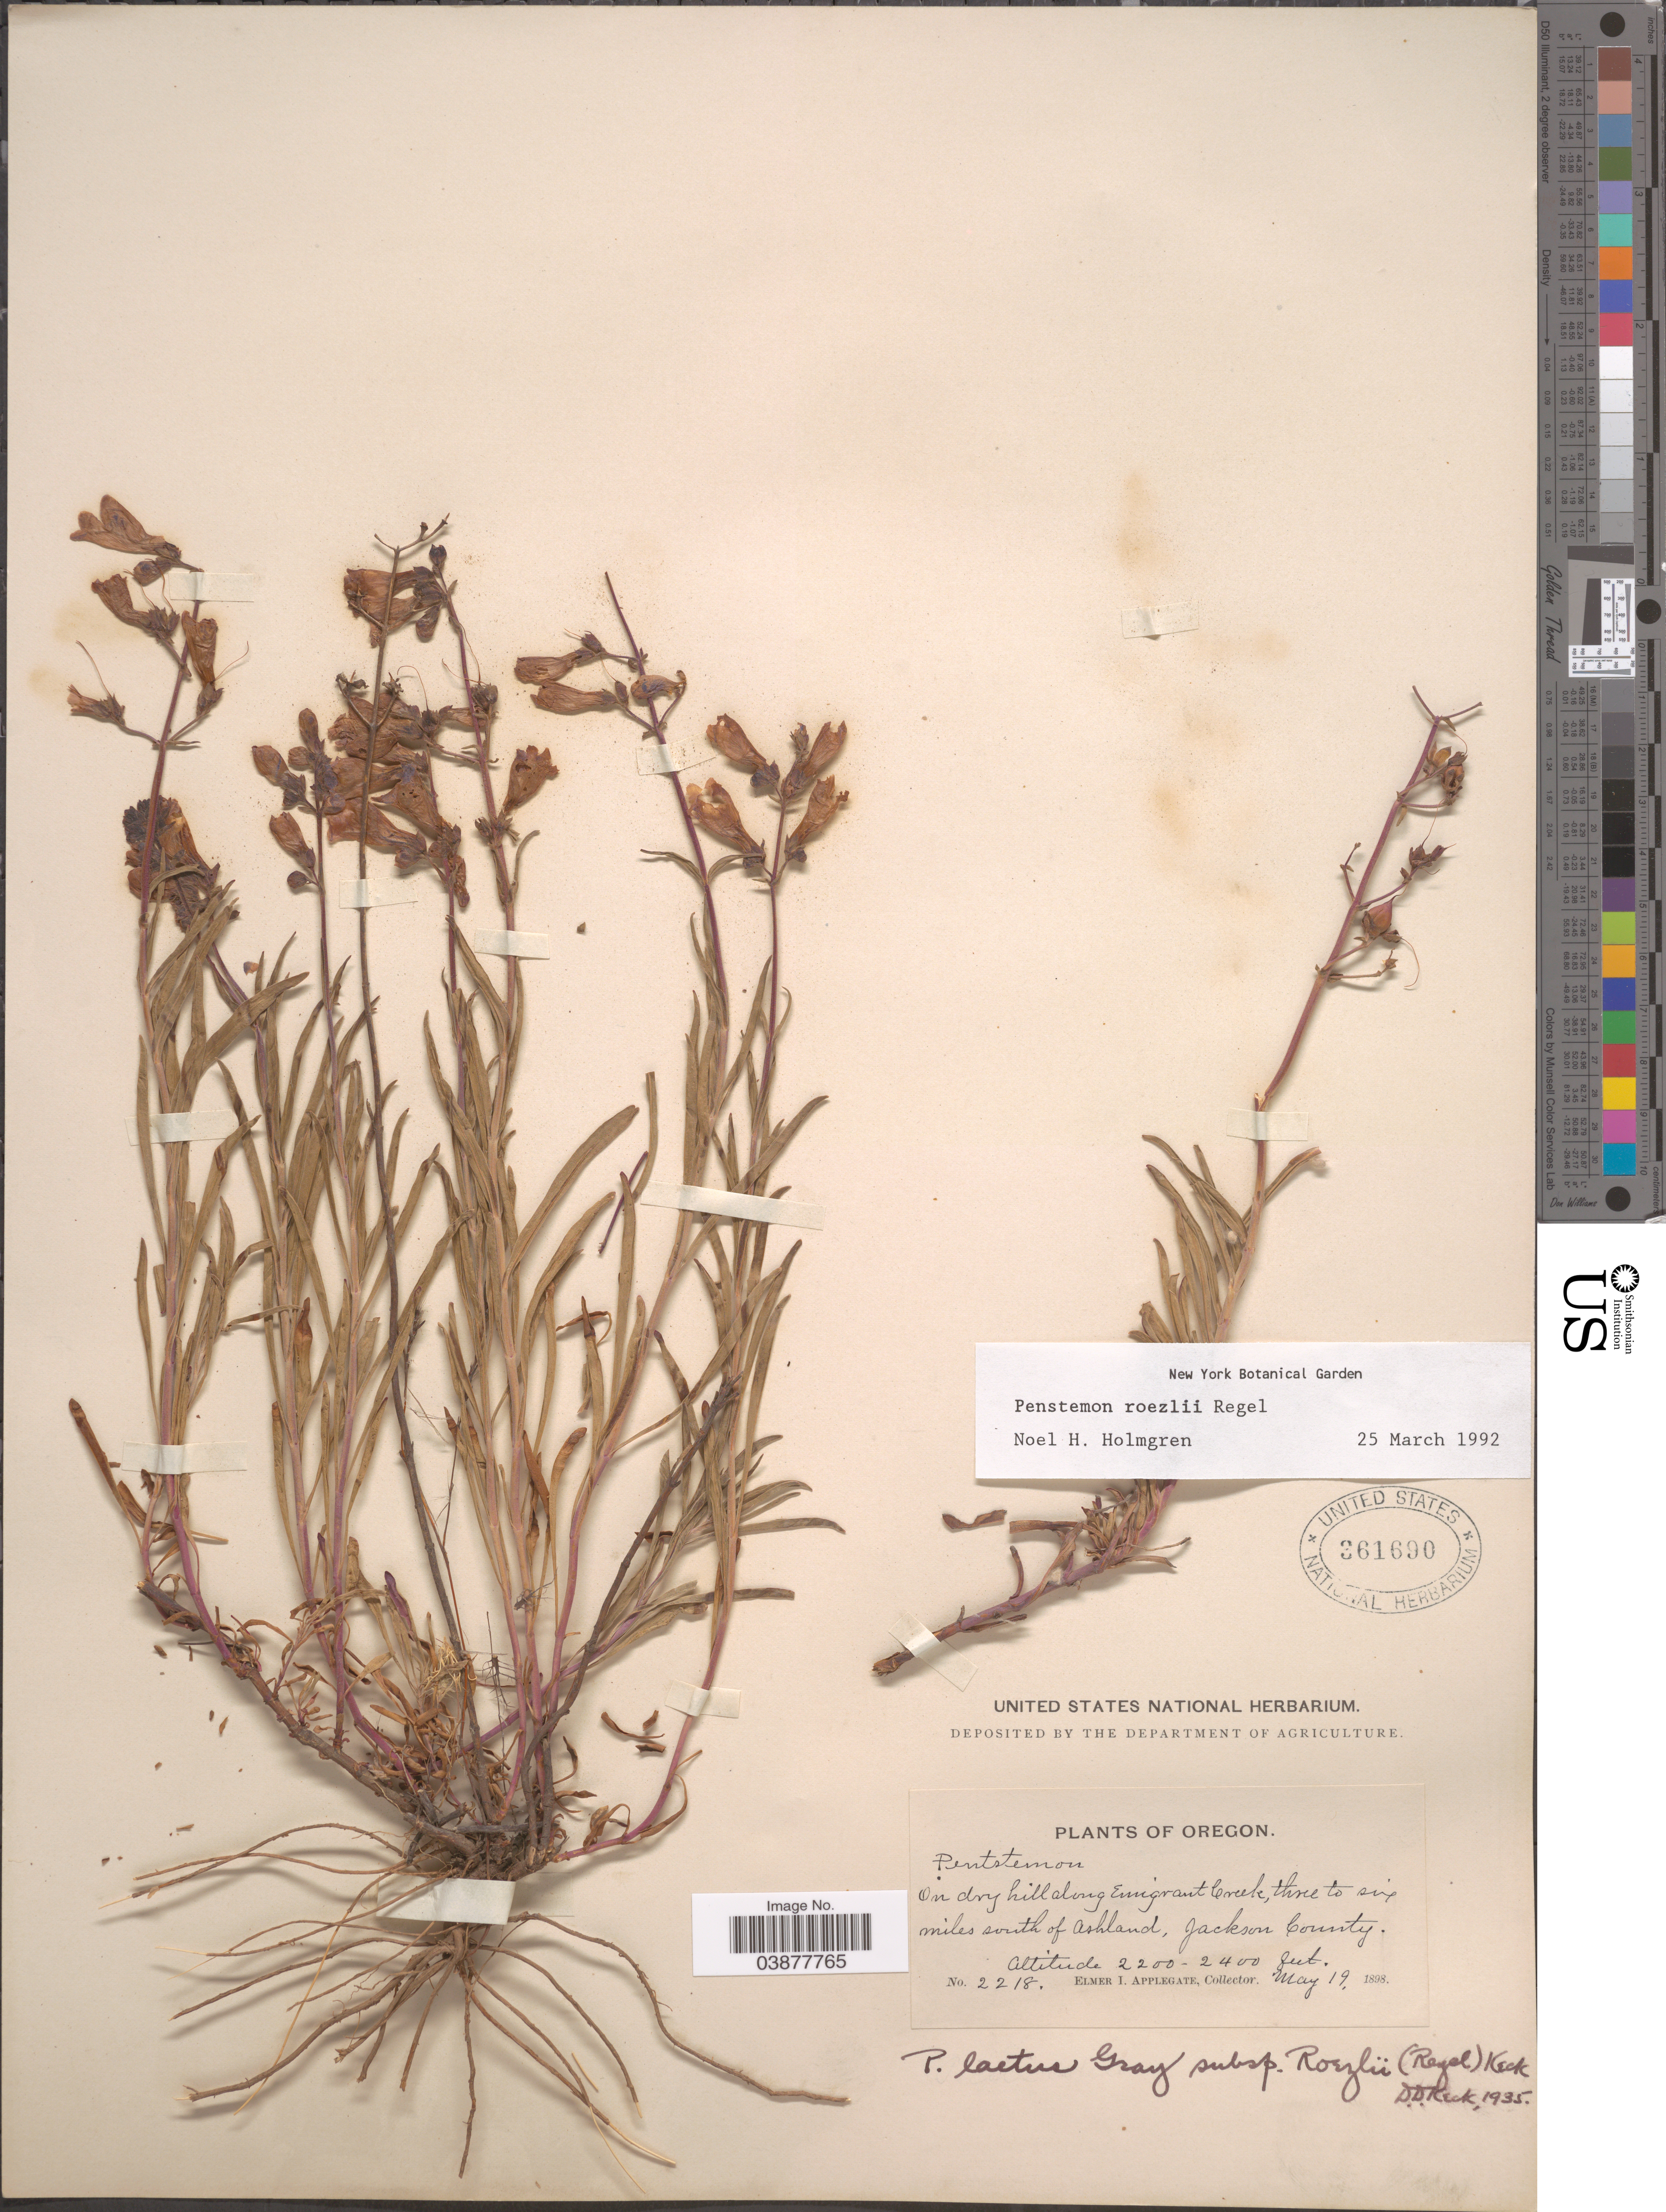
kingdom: Plantae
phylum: Tracheophyta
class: Magnoliopsida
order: Lamiales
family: Plantaginaceae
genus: Penstemon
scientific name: Penstemon roezlii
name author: Regel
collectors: E. I. Applegate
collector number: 2218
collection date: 1898-05-19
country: United States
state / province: Oregon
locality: On dry hill along Emigrant Creek, three to six miles south of Ashland, Jackson County.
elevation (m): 671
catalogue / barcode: US 361690